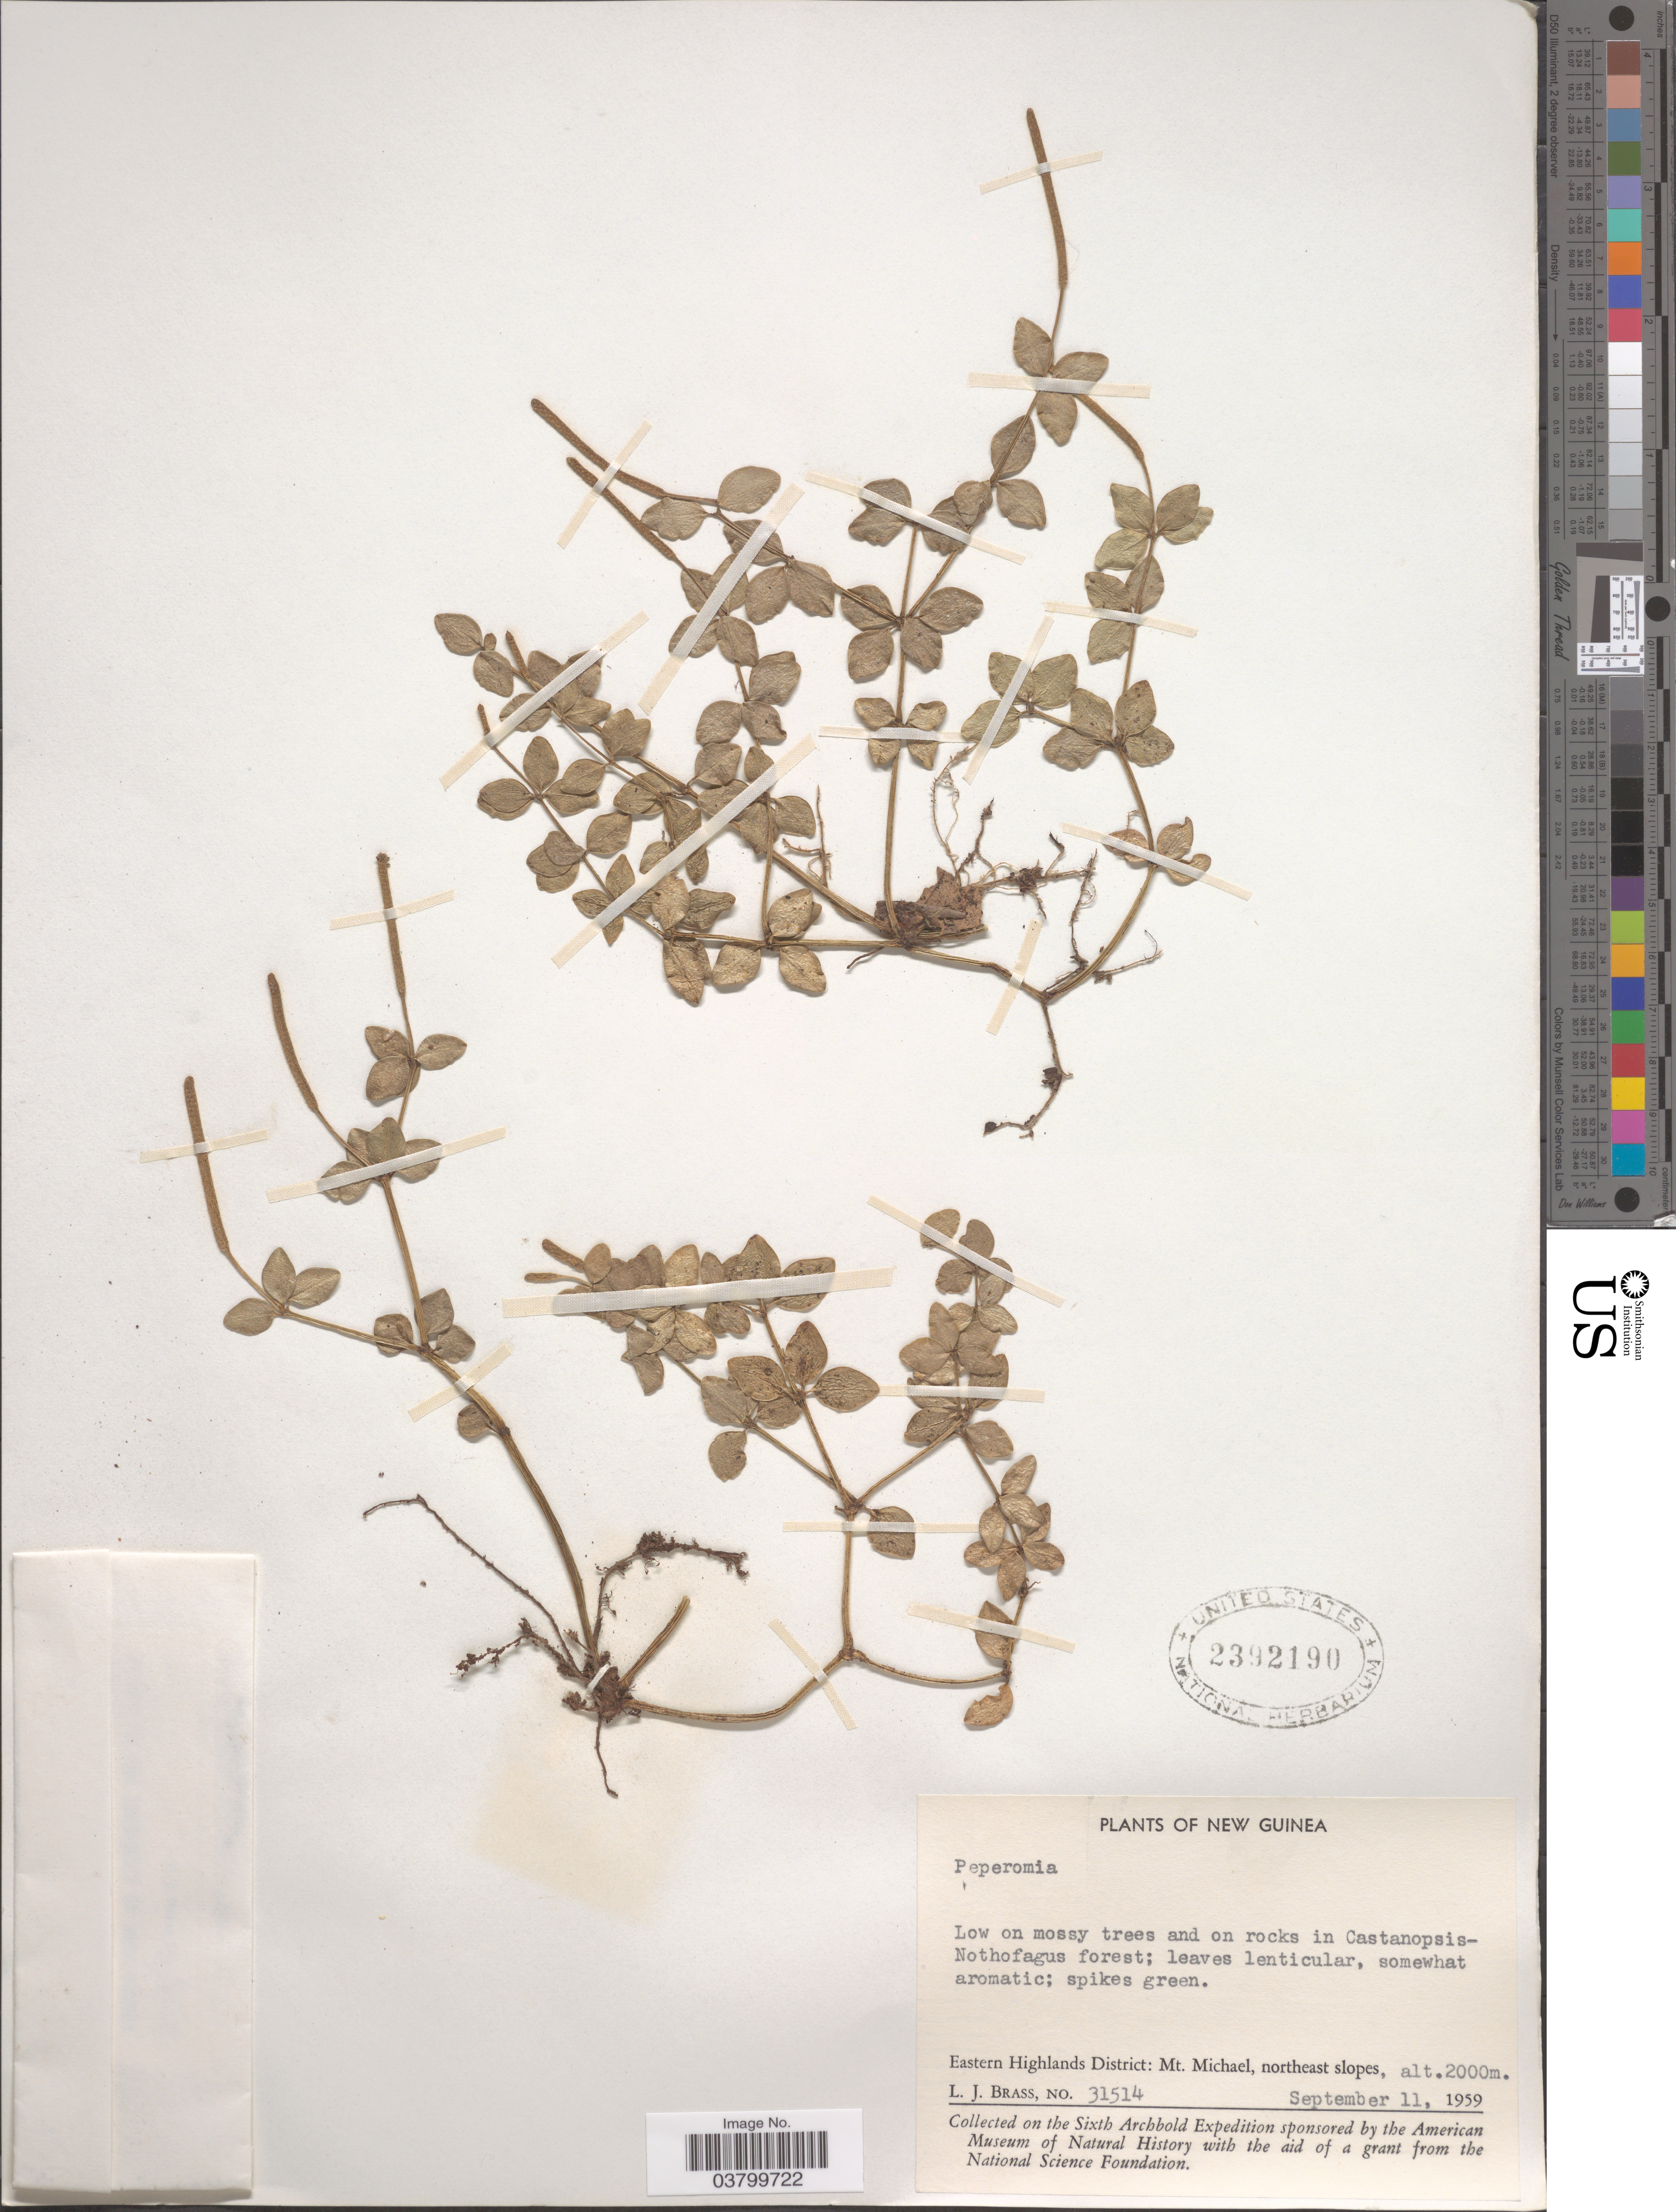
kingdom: Plantae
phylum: Tracheophyta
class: Magnoliopsida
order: Piperales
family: Piperaceae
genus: Peperomia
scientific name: Peperomia sp.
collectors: L. J. Brass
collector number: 31514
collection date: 1959-09-11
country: Papua New Guinea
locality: New Guinea. Eastern Highlands District: Mt. Michael, northeast slopes.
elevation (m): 2000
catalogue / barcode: US 2392190